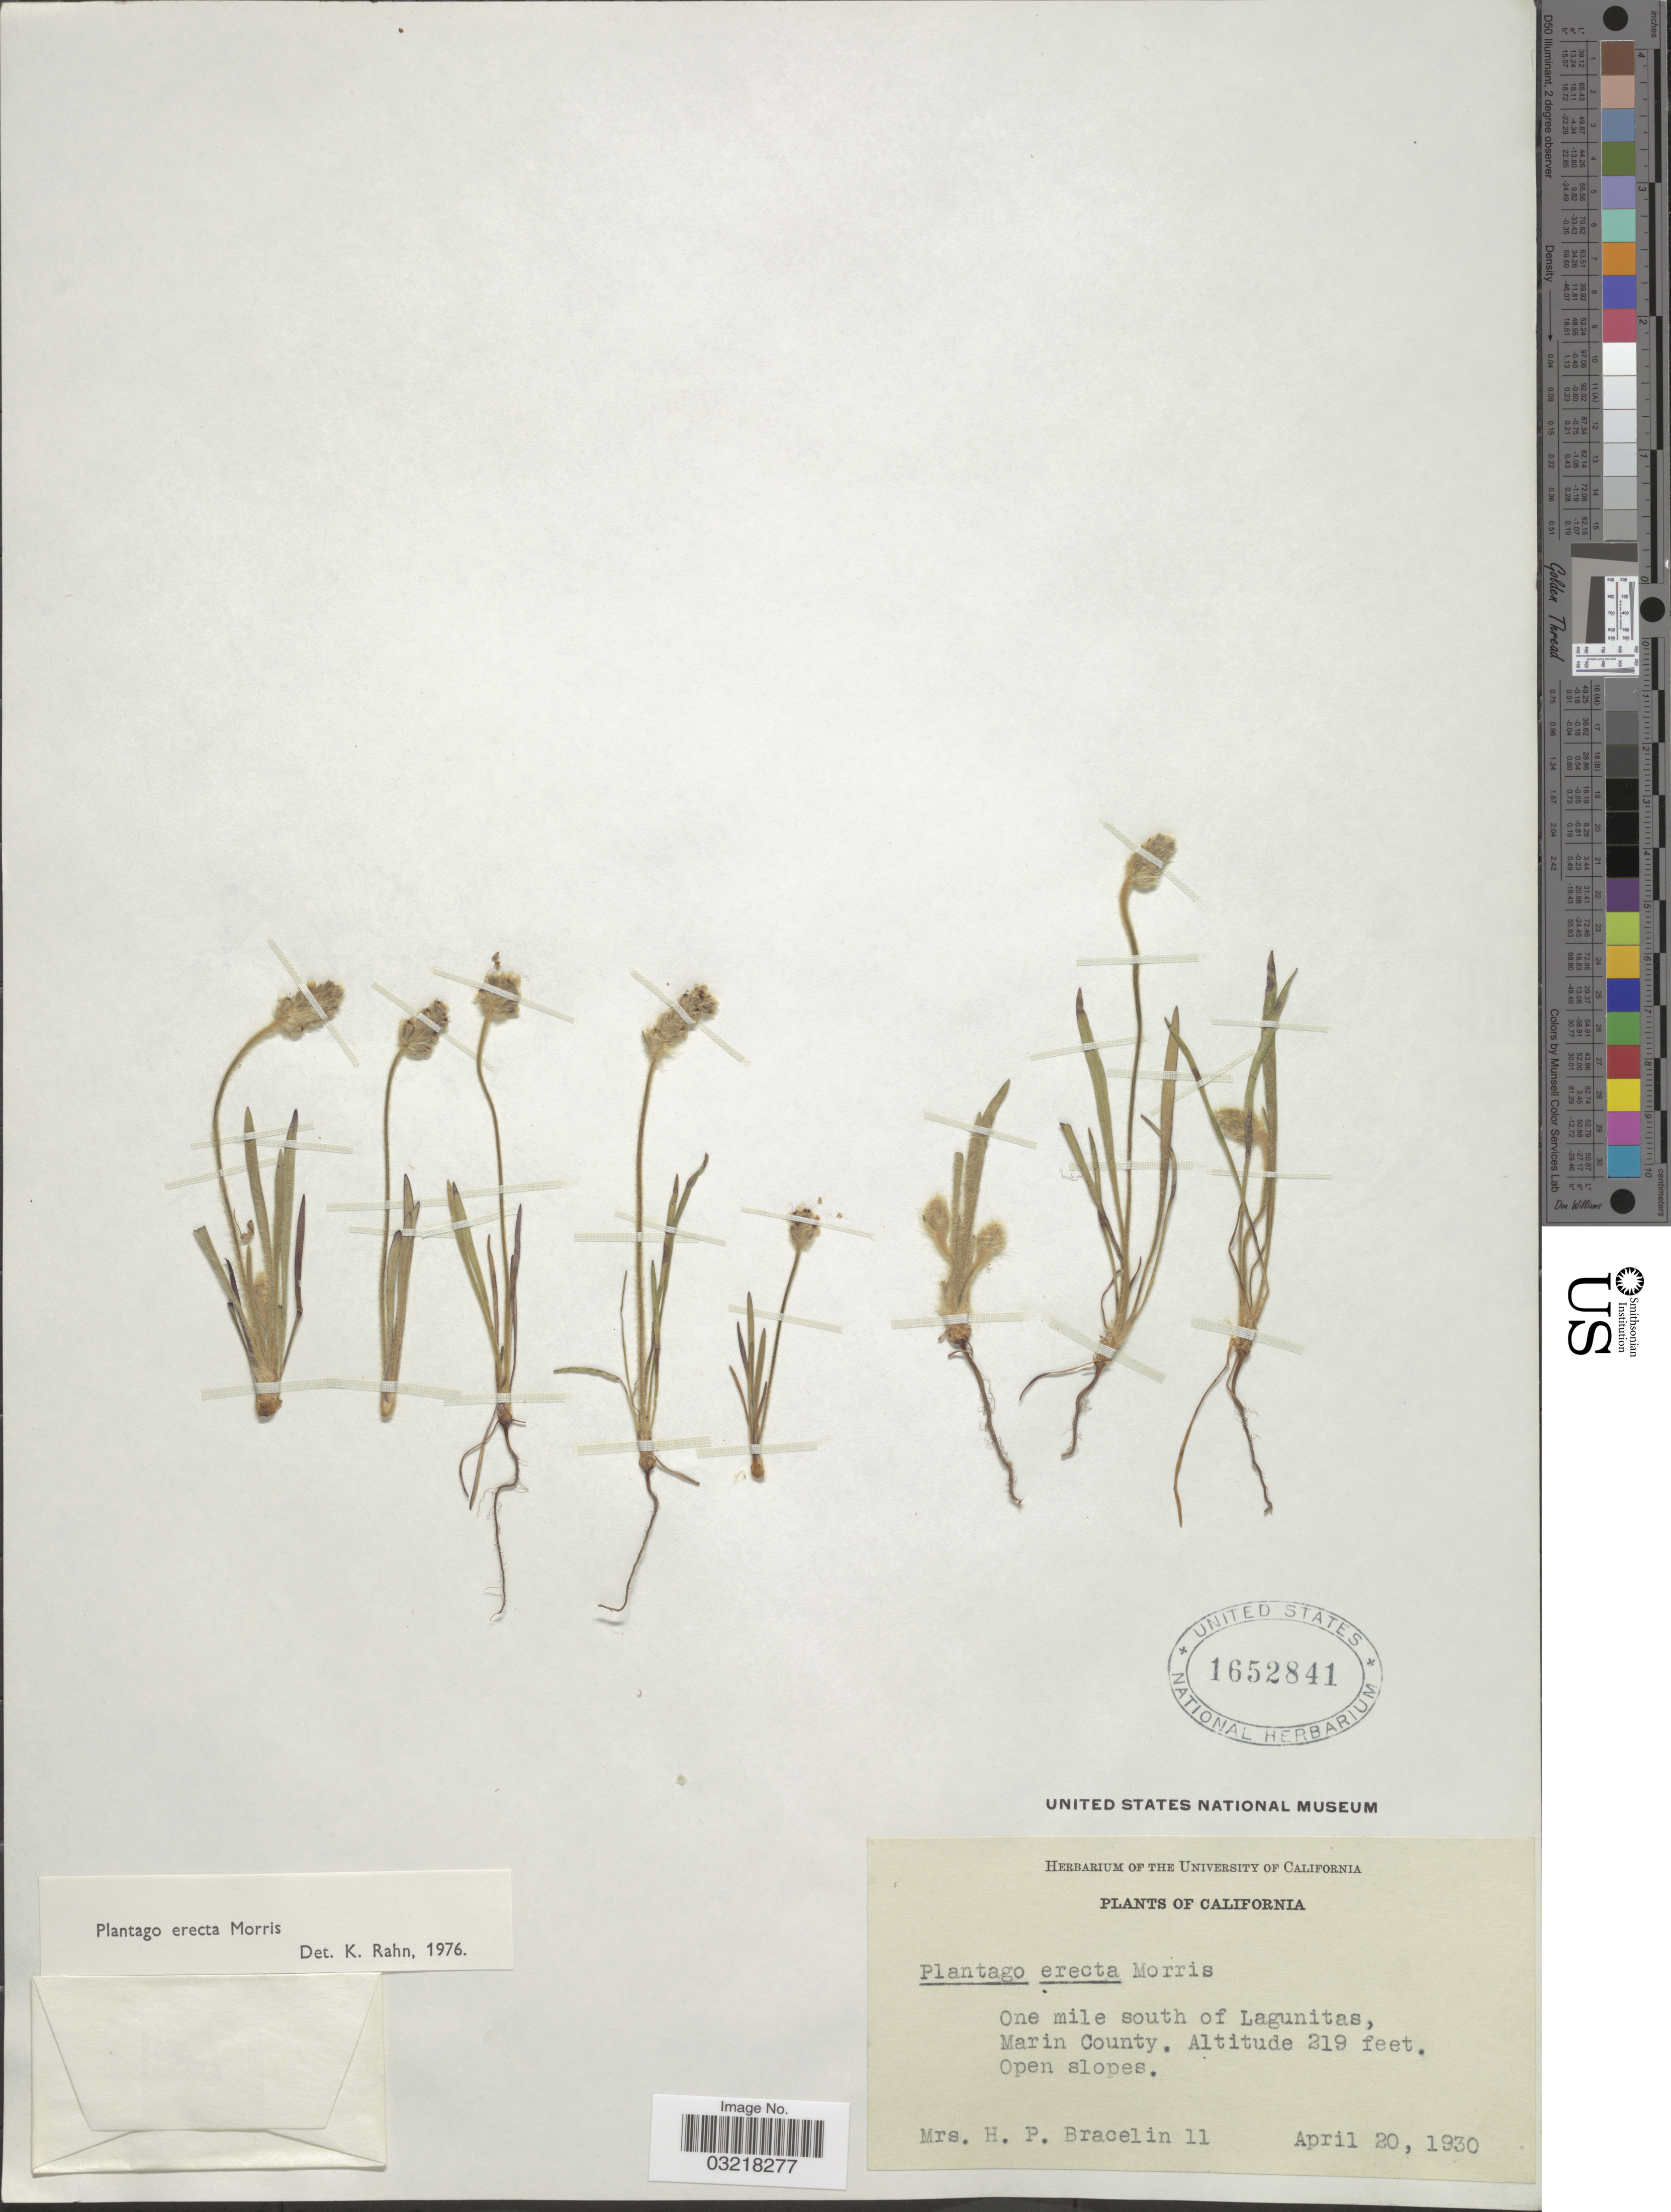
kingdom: Plantae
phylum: Tracheophyta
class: Magnoliopsida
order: Lamiales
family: Plantaginaceae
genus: Plantago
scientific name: Plantago erecta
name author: Morris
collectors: H. Bracelin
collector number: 11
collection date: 1930-04-20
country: United States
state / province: California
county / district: Marin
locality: One mile south of Lagunitas, Marin County.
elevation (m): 67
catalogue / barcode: US 1652841